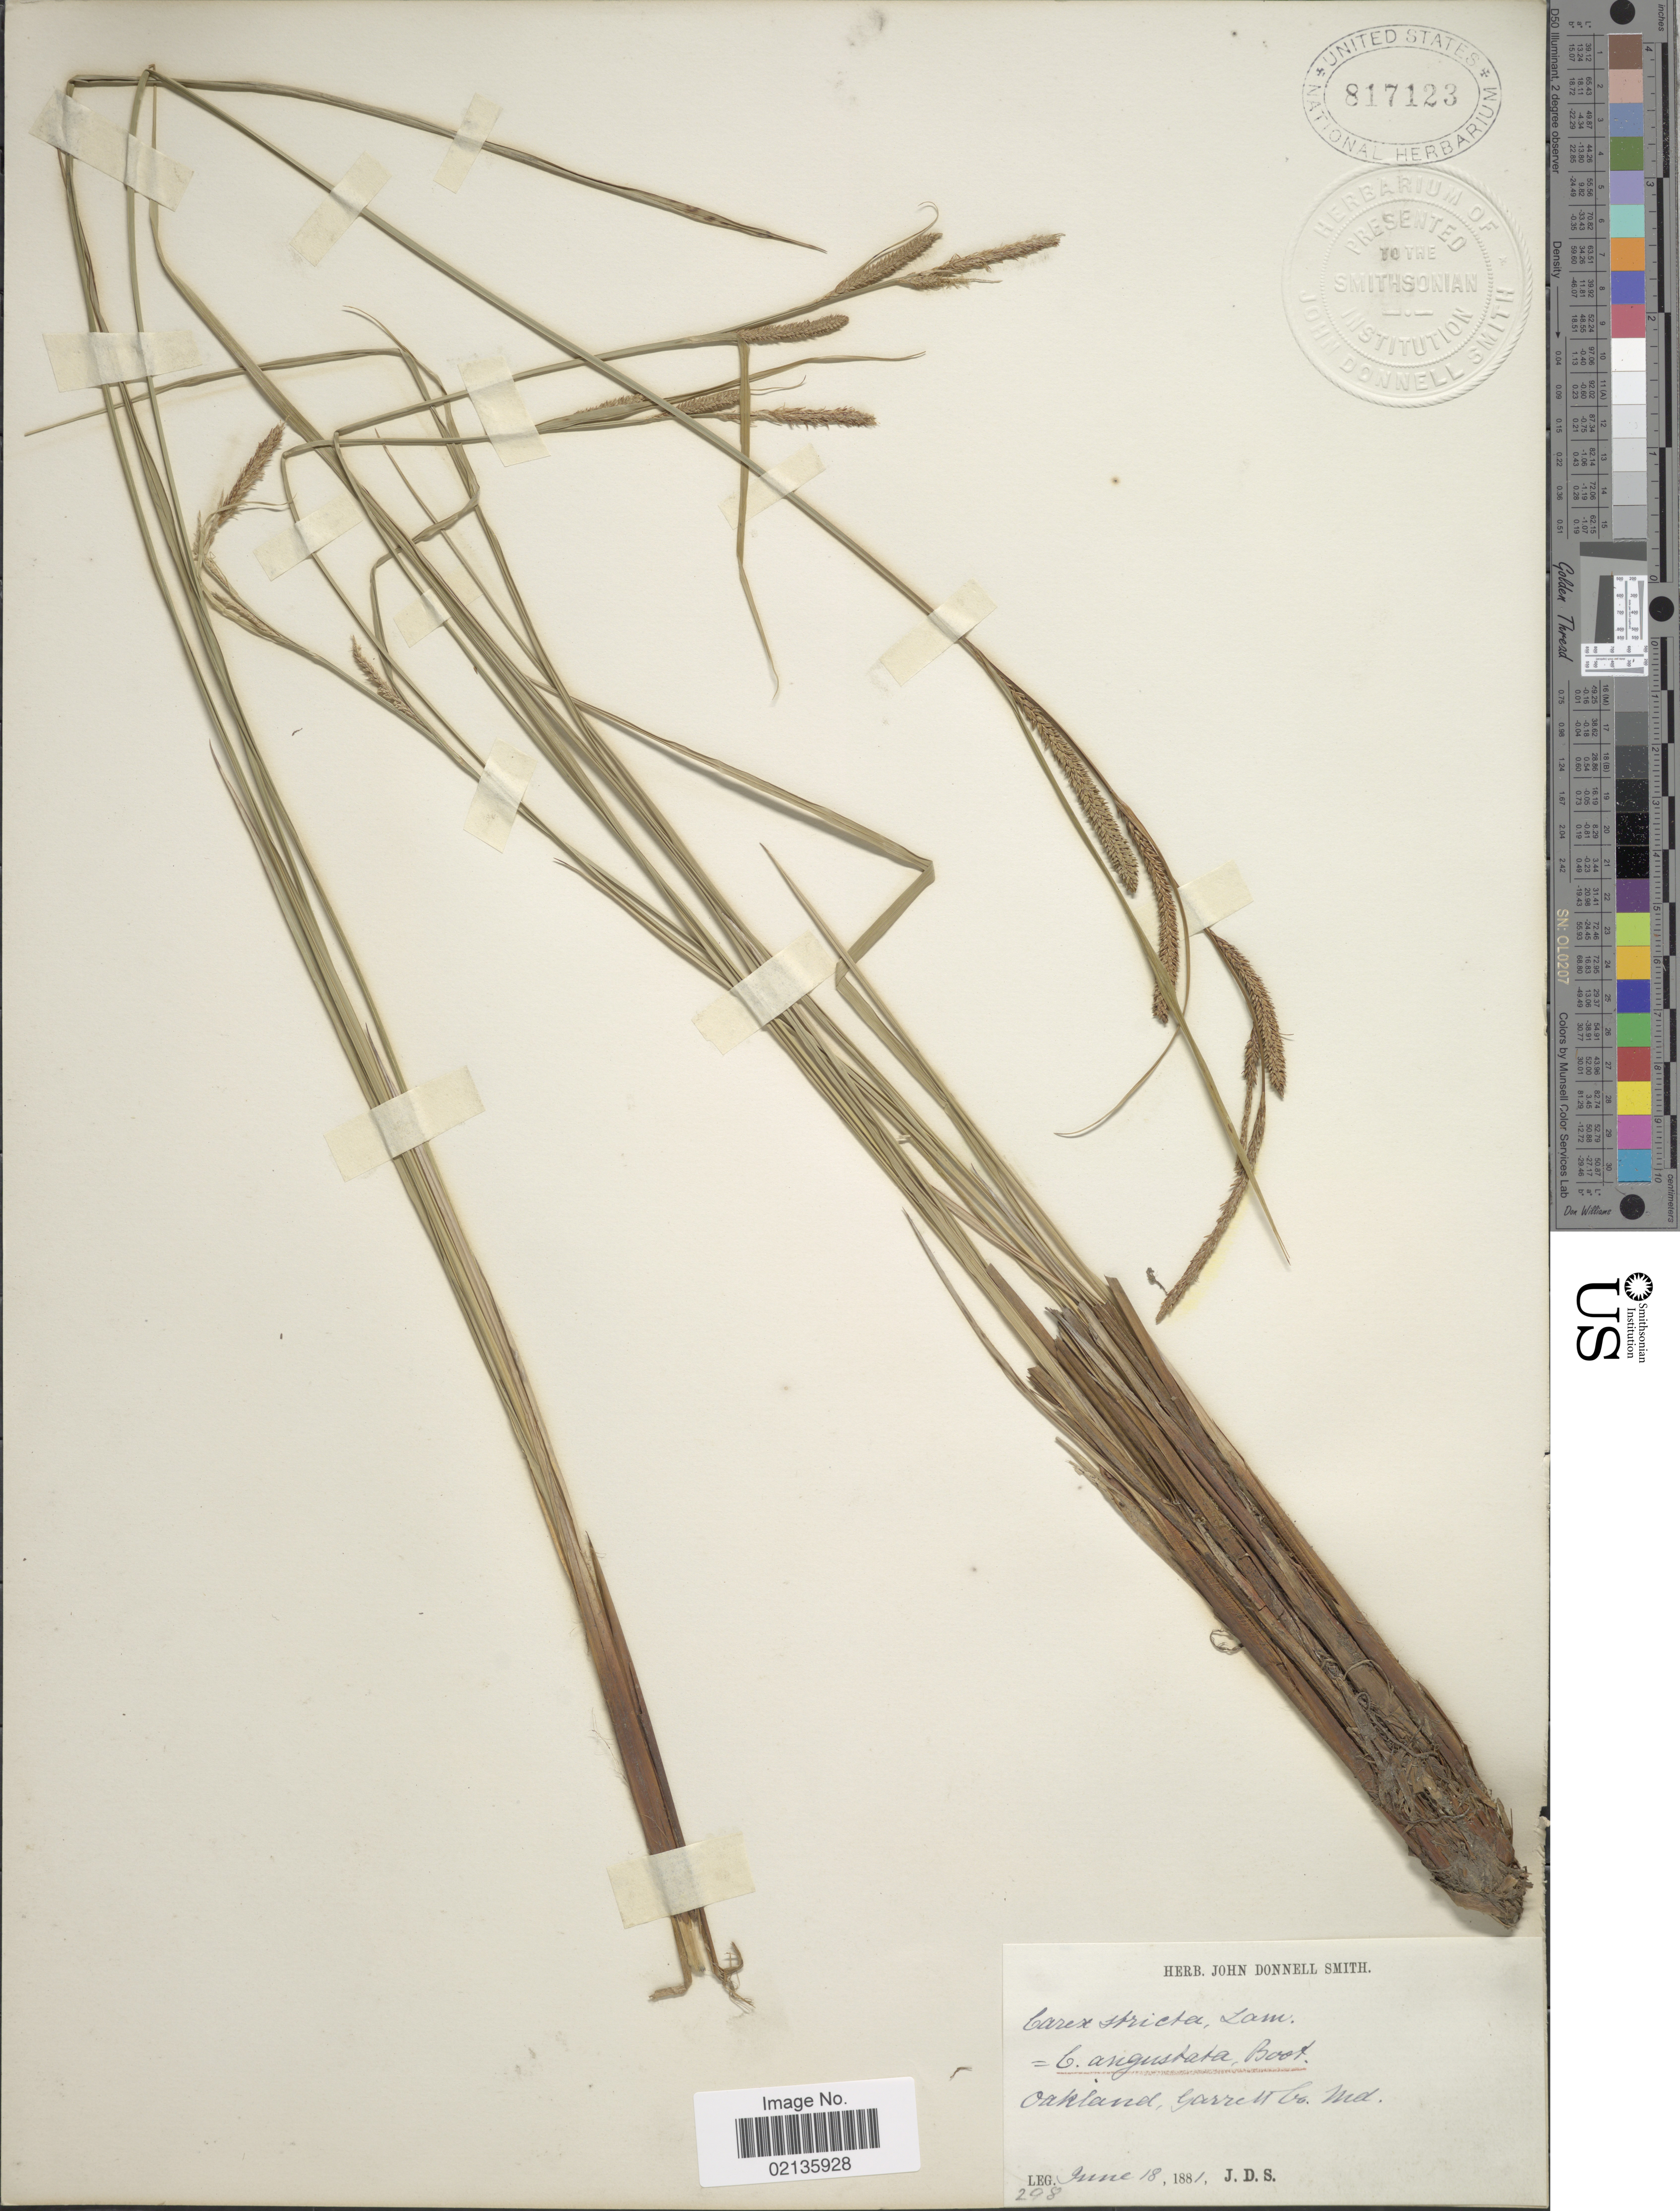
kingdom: Plantae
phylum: Tracheophyta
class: Liliopsida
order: Poales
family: Cyperaceae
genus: Carex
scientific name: Carex stricta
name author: Lam.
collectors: J. Donnell Smith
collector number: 298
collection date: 1881-06-18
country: United States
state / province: Maryland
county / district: Garrett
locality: Oakland, Garrett Co., Md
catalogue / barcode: US 817123